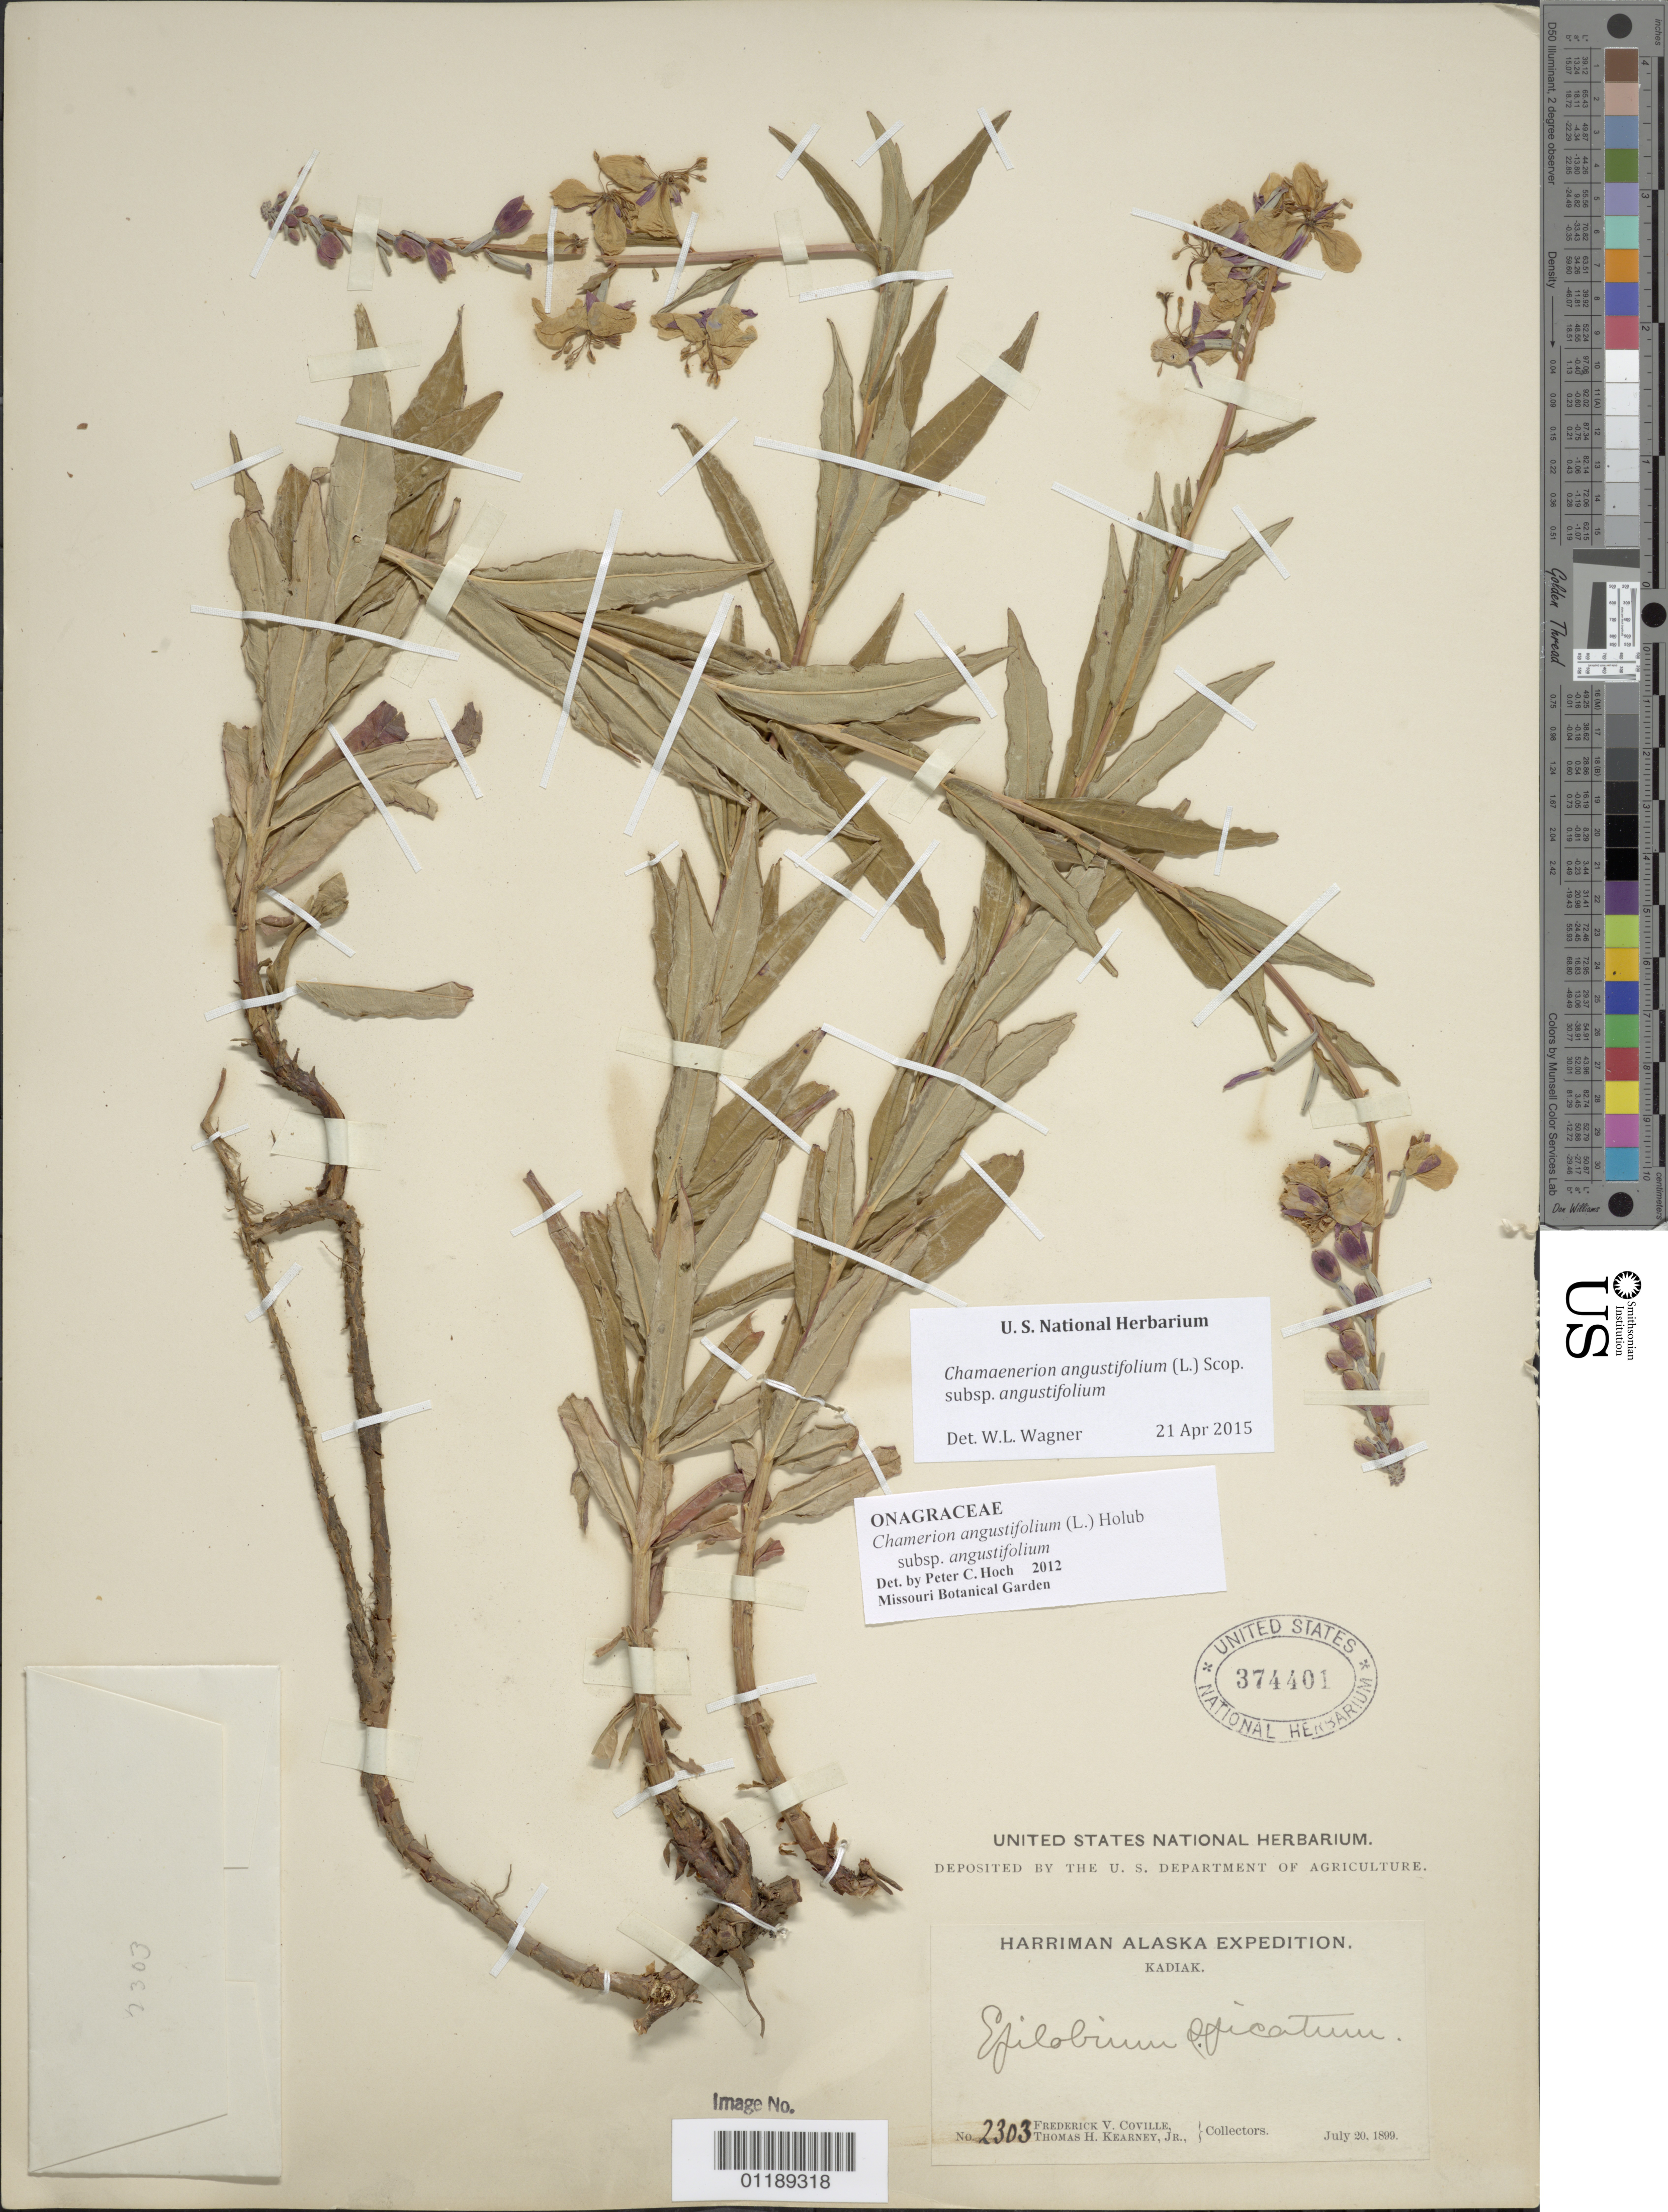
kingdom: Plantae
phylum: Tracheophyta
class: Magnoliopsida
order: Myrtales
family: Onagraceae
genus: Chamaenerion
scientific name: Chamaenerion angustifolium subsp. angustifolium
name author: (L.) Scop.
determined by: Wagner, W. L., (BOT), Smithsonian Institution - National Museum of Natural History (UNITED STATES)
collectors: F. V. Coville & T. H. Kearney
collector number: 2303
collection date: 1899-07-20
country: United States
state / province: Alaska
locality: Kadiak.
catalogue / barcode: US 374401